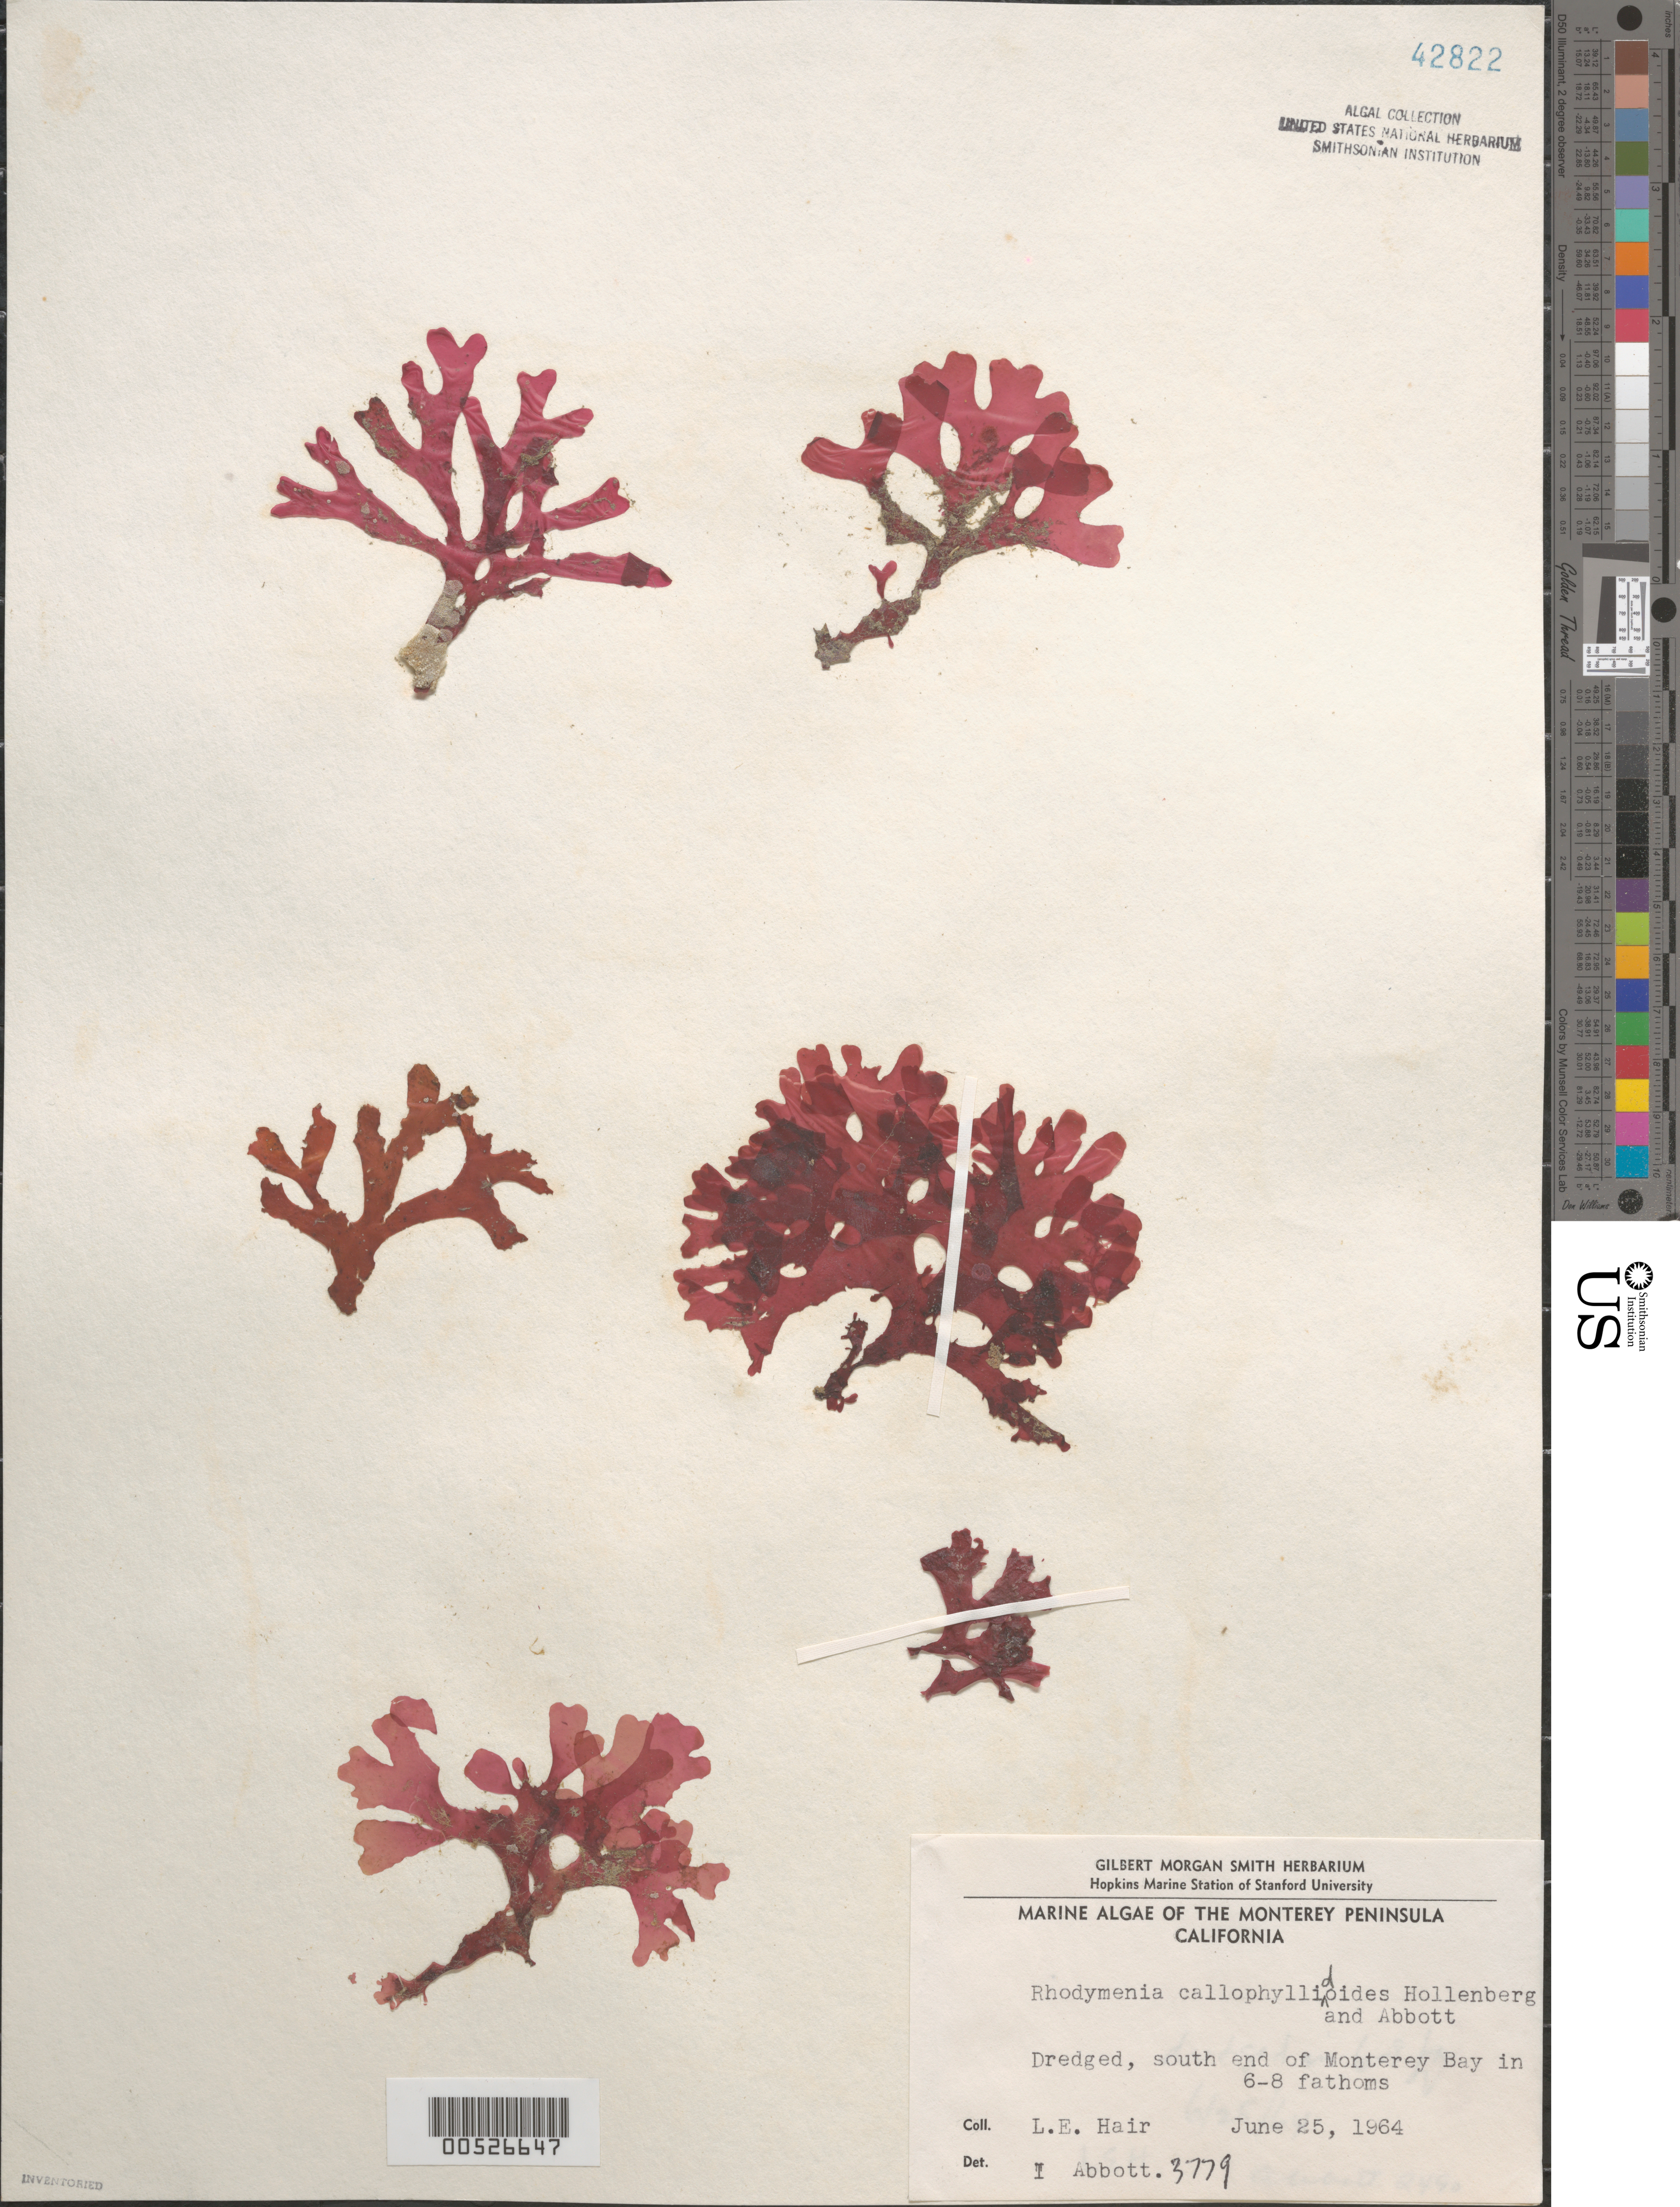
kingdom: Plantae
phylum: Rhodophyta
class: Florideophyceae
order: Rhodymeniales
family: Rhodymeniaceae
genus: Rhodymenia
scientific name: Rhodymenia callophyllidoides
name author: Hollenb. & I.A. Abbott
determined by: Abbott, Isabella A.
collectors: L. Hair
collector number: IAA 3779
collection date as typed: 25 Jun 1964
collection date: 1964-06-25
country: United States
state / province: California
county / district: Monterey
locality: Monterey Bay, south end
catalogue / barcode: US 42822